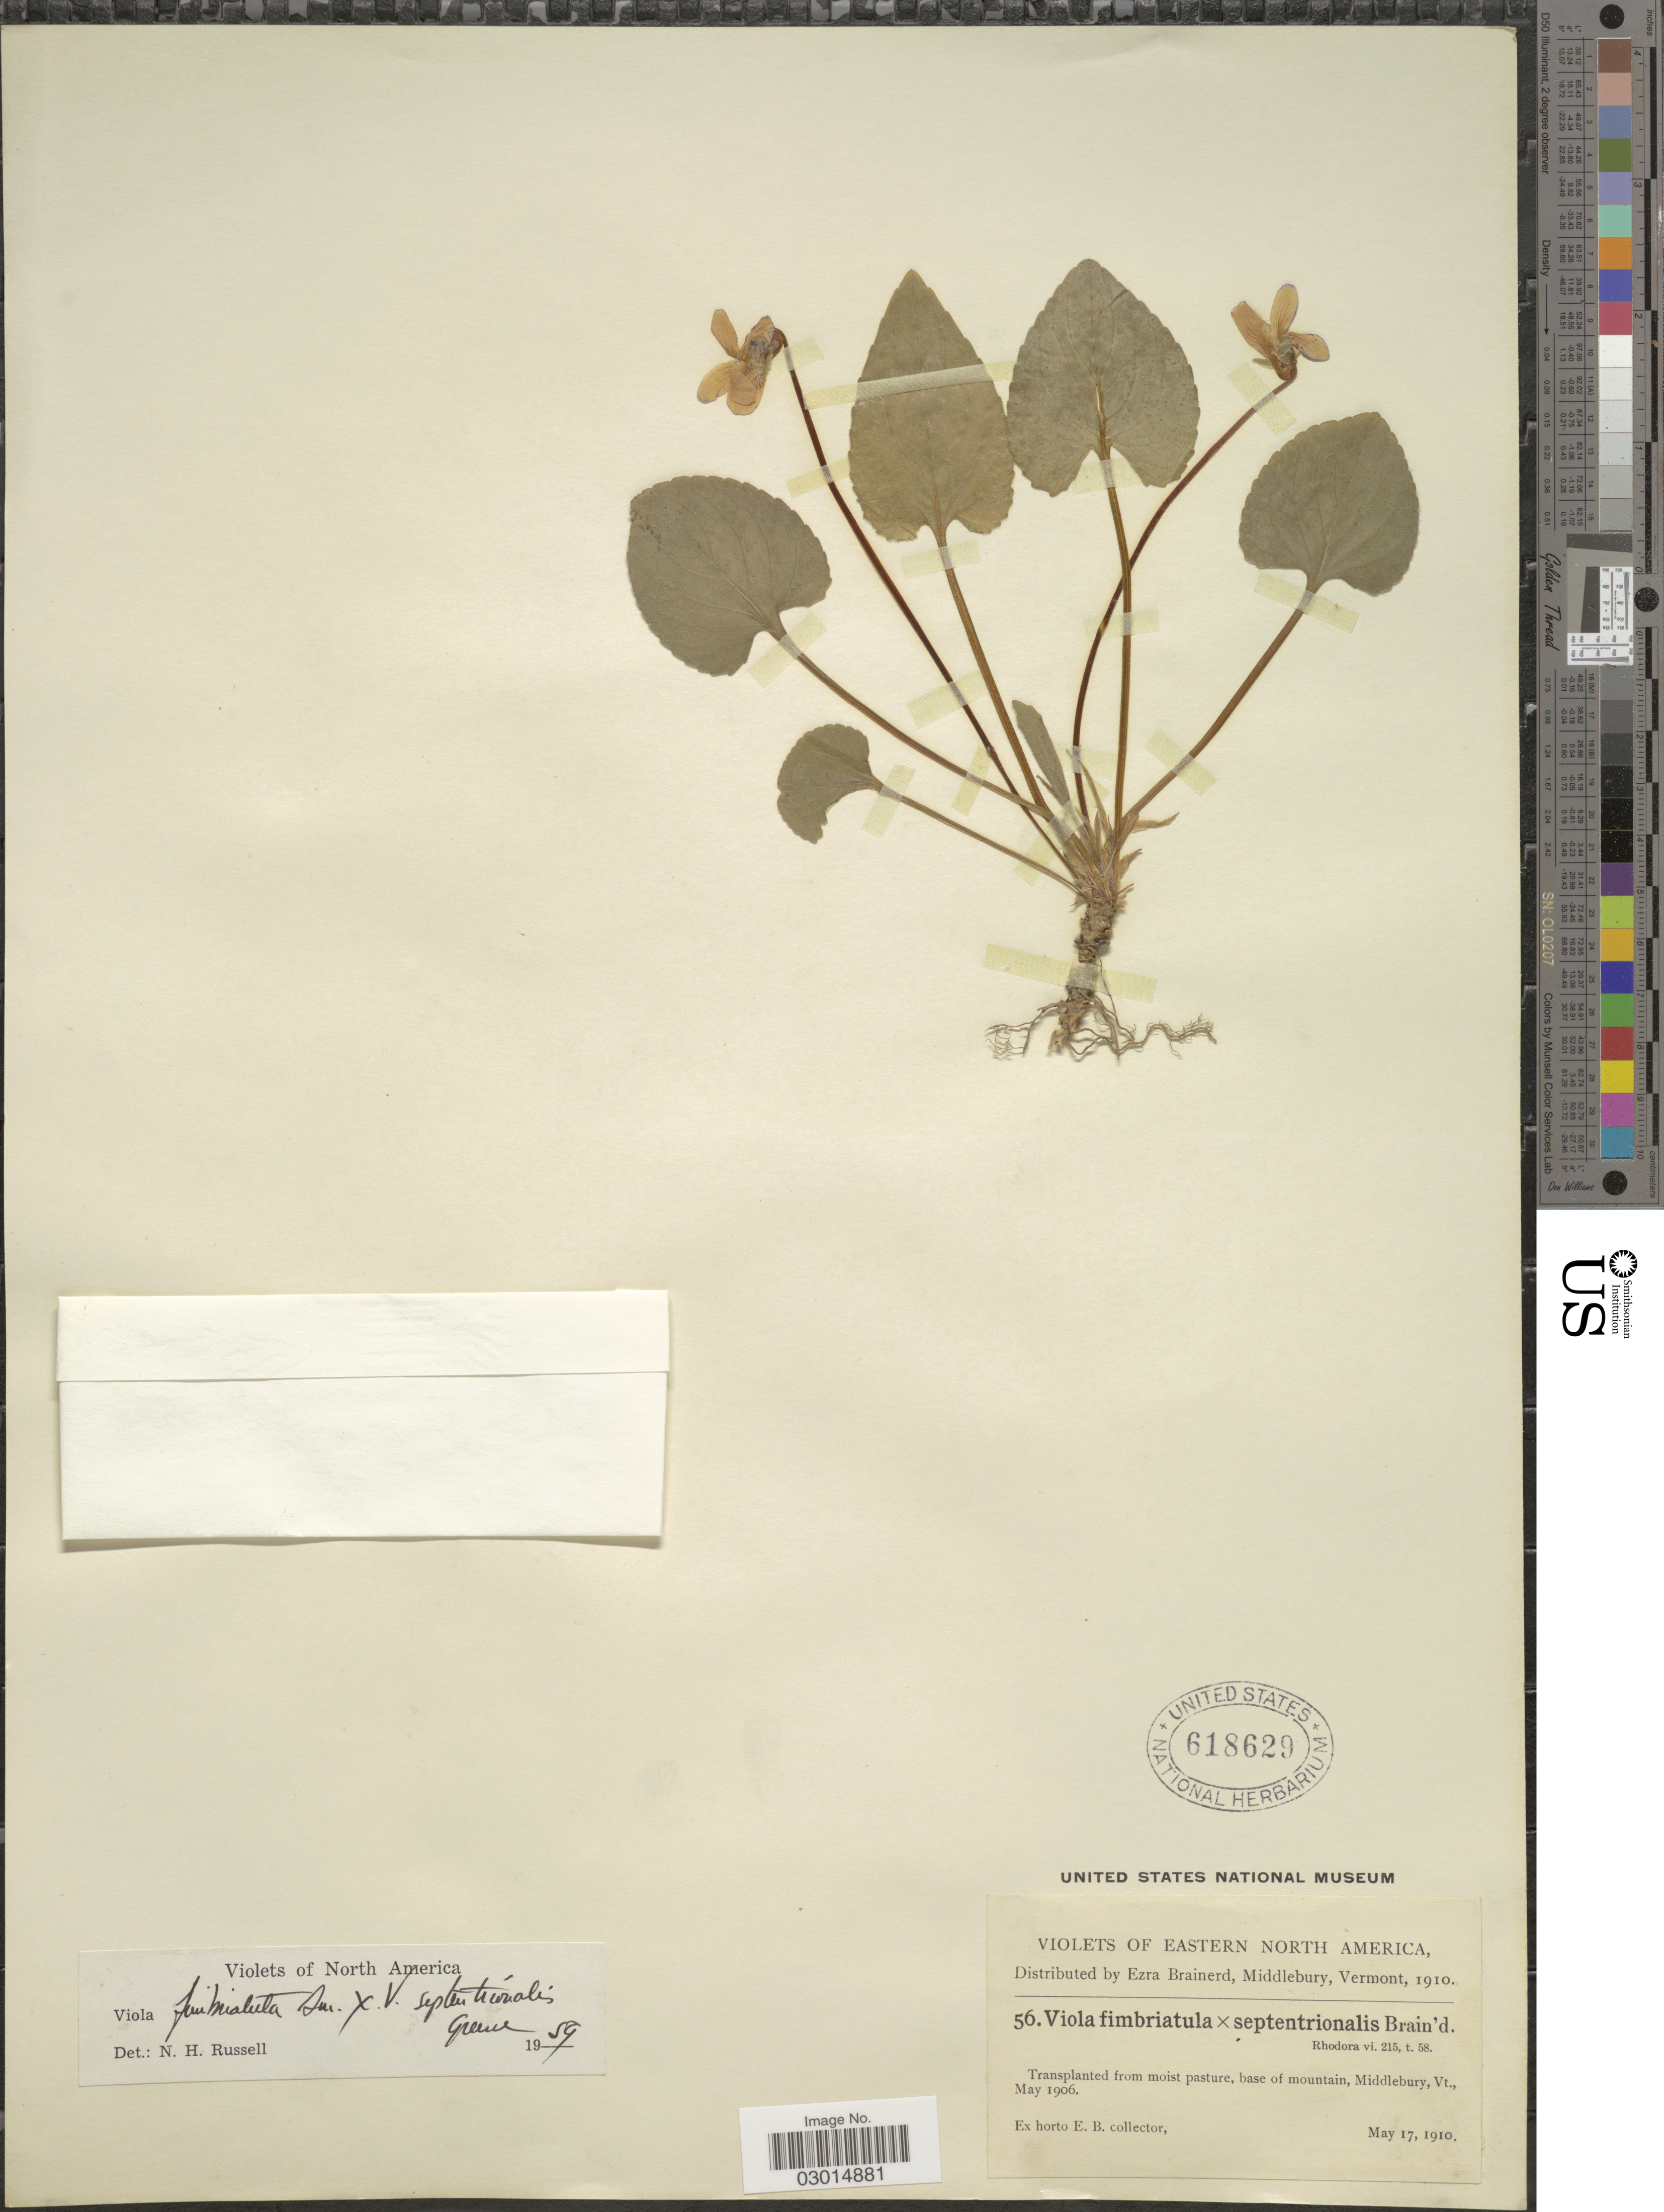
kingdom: Plantae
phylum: Tracheophyta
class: Magnoliopsida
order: Malpighiales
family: Violaceae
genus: Viola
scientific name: Viola fimbriatula x V. septentrionalis Greene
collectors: ex herb. Ezra Brainerd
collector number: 56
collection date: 1910-05-17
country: United States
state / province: Vermont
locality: Eastern North America. Transplanted from moist pasture, base of mountain, Middlebury, Vt.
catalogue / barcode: US 618629